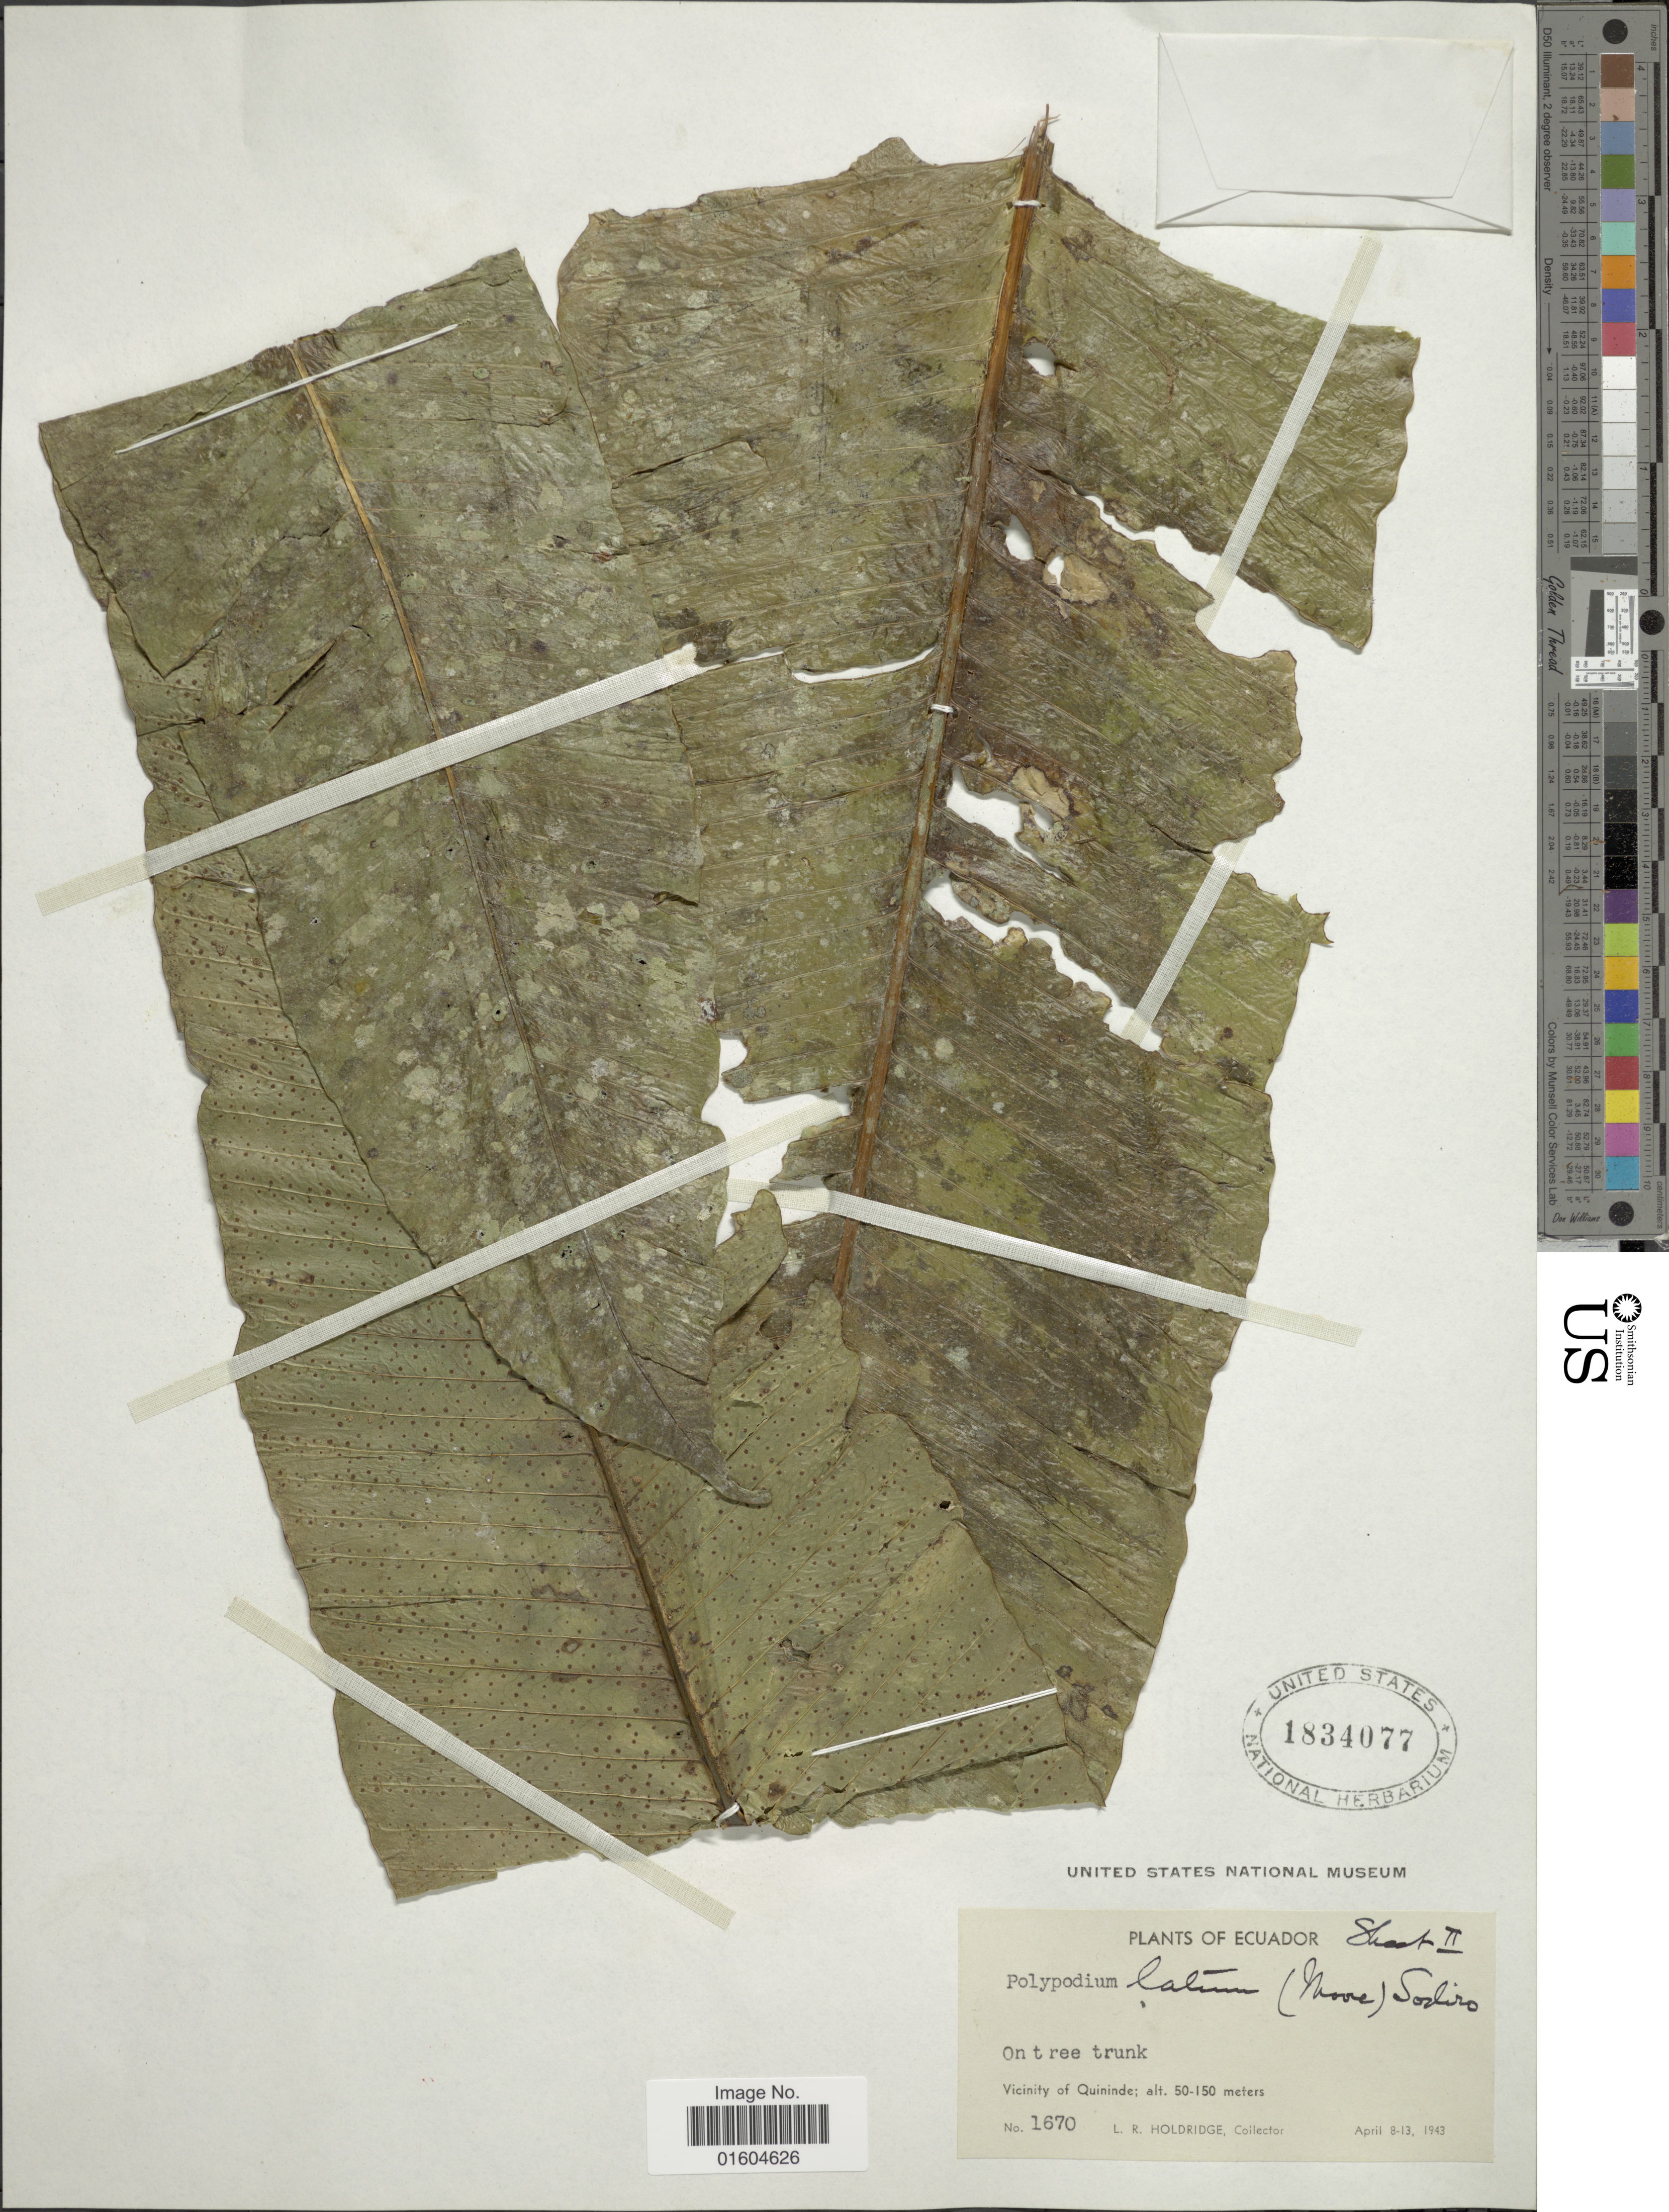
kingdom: Plantae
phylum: Tracheophyta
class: Polypodiopsida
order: Polypodiales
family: Polypodiaceae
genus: Campyloneurum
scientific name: Campyloneurum pascoense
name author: R.M. Tryon & A.F. Tryon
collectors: L. Holdridge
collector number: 1670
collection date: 1943-04-08/1943-04-13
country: Ecuador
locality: Ecuador. Vicinity of Quininde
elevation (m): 50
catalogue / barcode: US 1834077